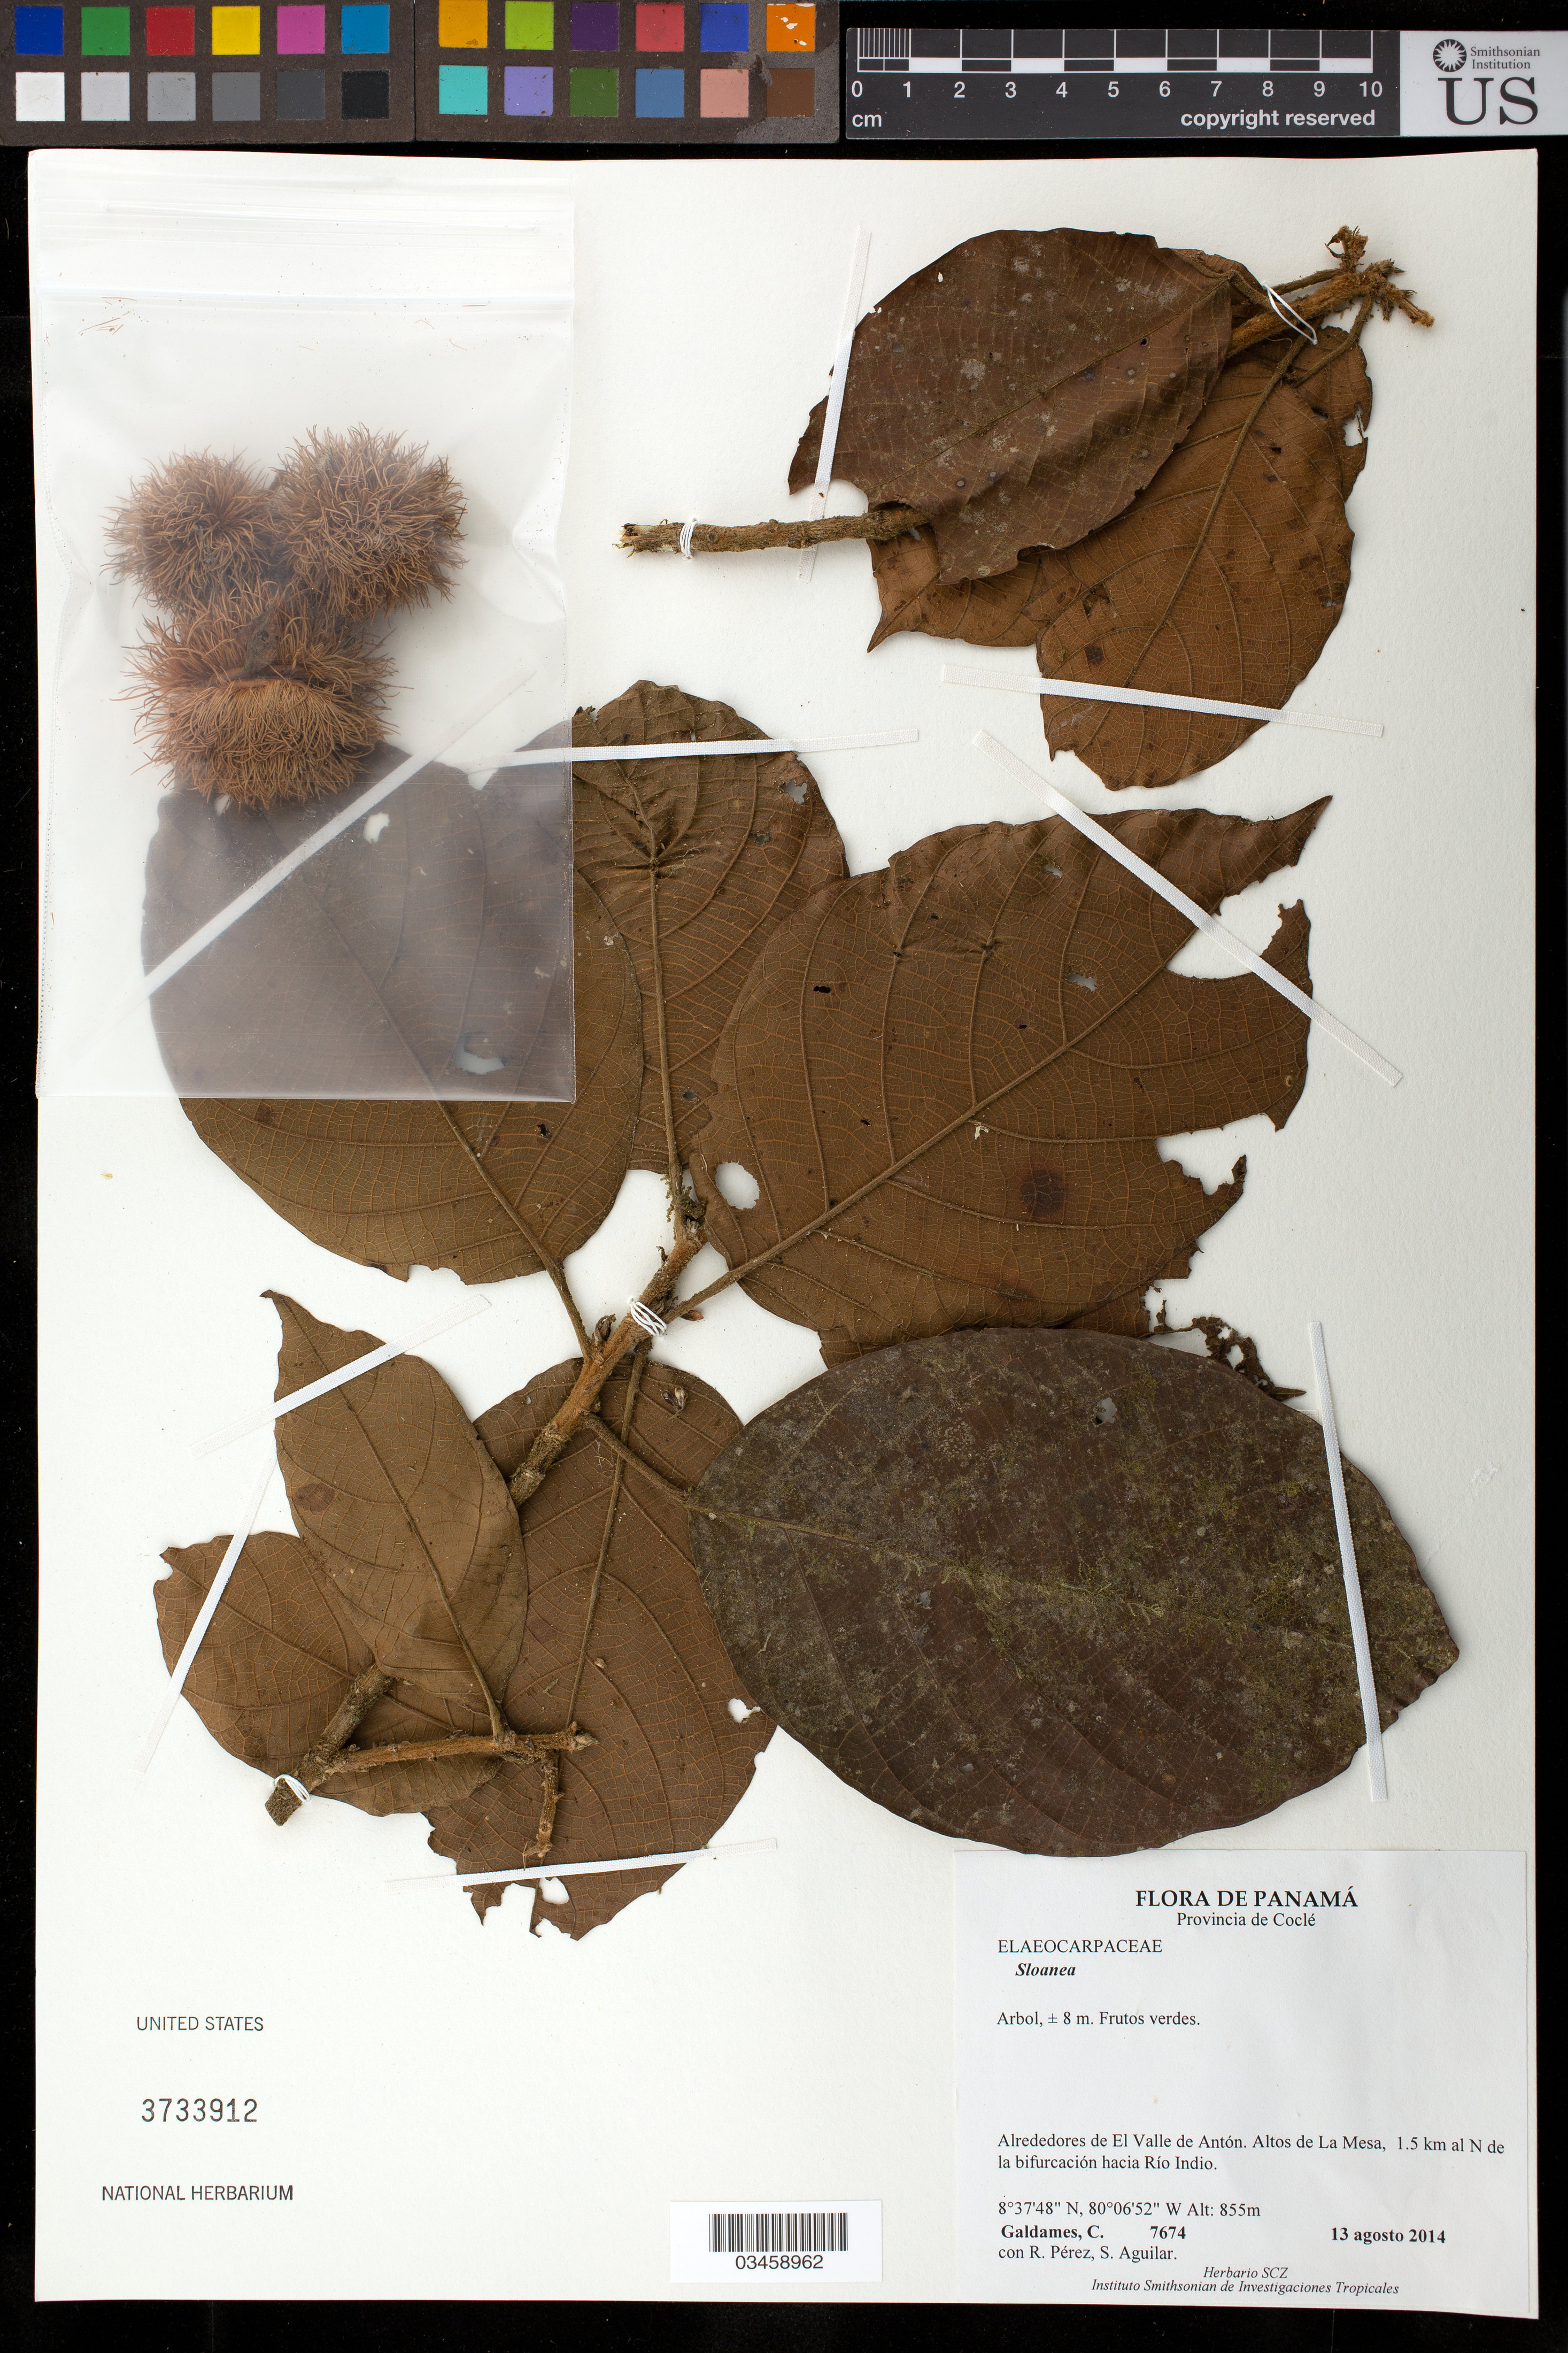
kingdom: Plantae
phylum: Tracheophyta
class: Magnoliopsida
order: Oxalidales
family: Elaeocarpaceae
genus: Sloanea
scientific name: Sloanea sp.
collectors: C. Galdames, R. Perez & S. Aguilar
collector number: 7674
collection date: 2014-08-13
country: Panama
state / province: Coclé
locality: El Valle de Antón. Altos de La Mesa, 1.5 km al O de la bifurcación hacia Río Indio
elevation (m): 855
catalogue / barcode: US 3733912